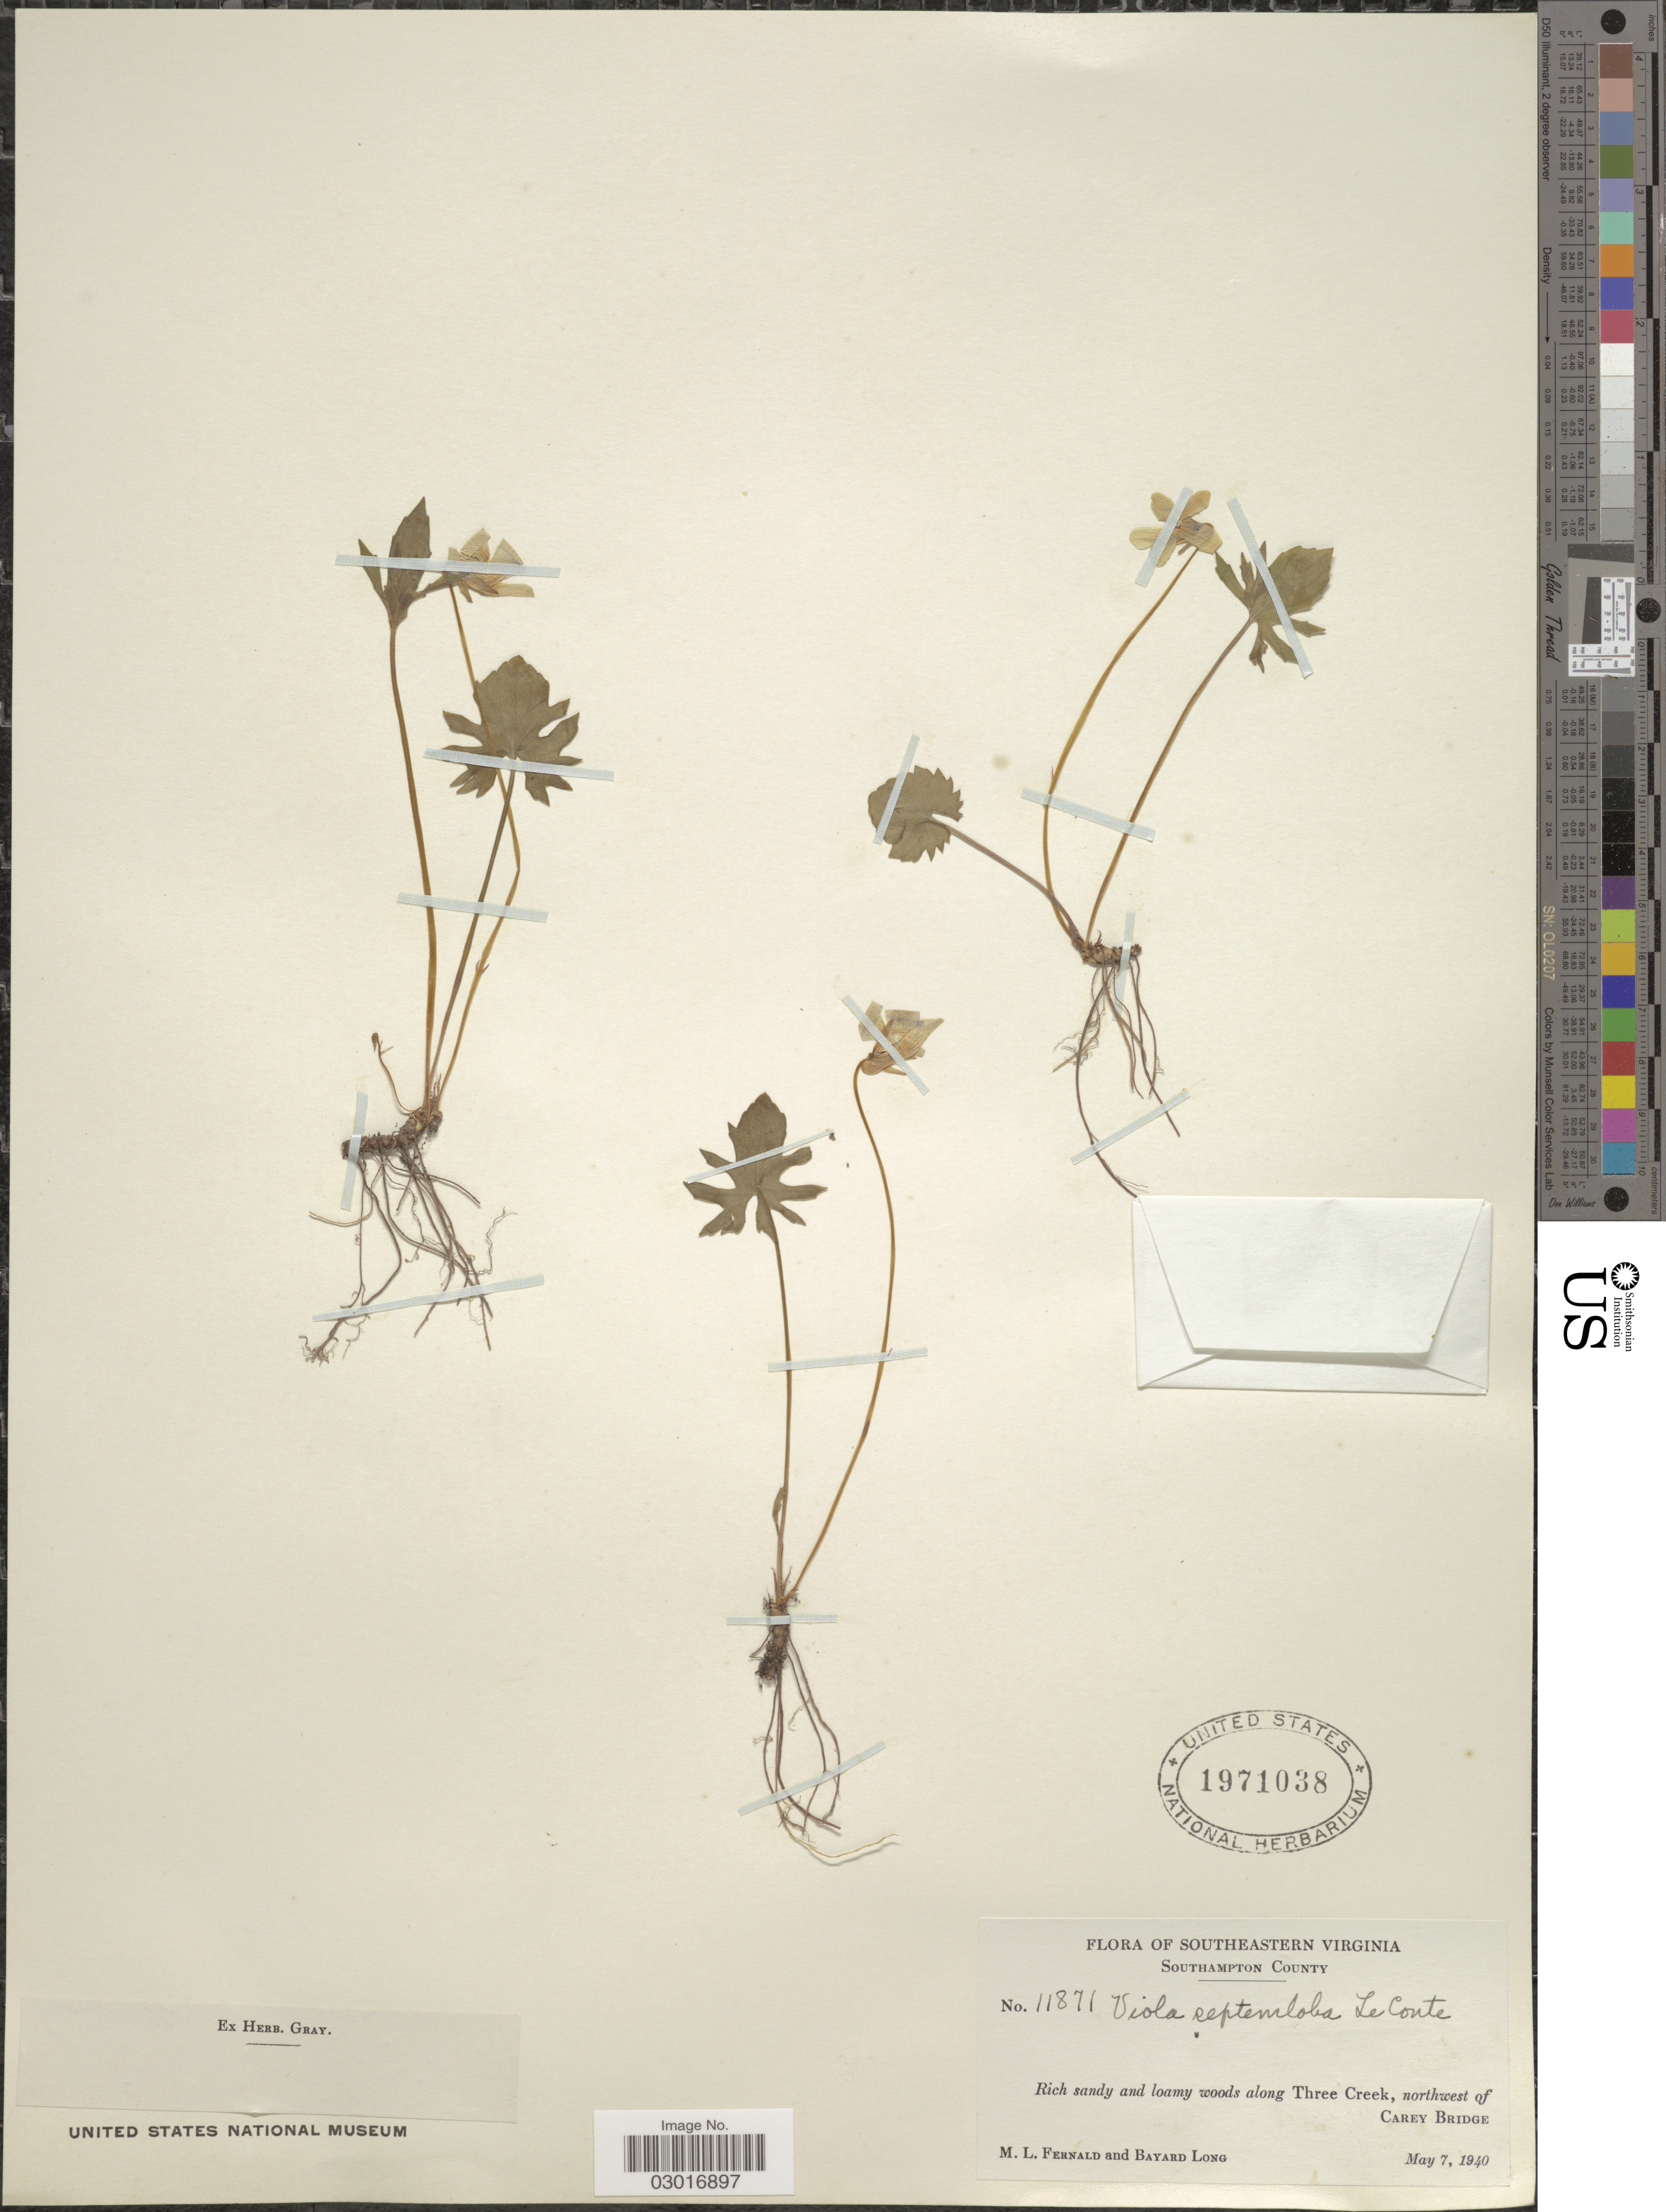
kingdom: Plantae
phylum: Tracheophyta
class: Magnoliopsida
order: Malpighiales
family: Violaceae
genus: Viola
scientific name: Viola septemloba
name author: LeConte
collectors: M. L. Fernald & B. Long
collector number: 11871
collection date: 1940-05-07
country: United States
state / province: Virginia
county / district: Southampton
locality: Southeastern Virginia, Southampton County, Rich sandy and loamy woods along Three Creek, northwest of Carey Bridge.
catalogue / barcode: US 1971038